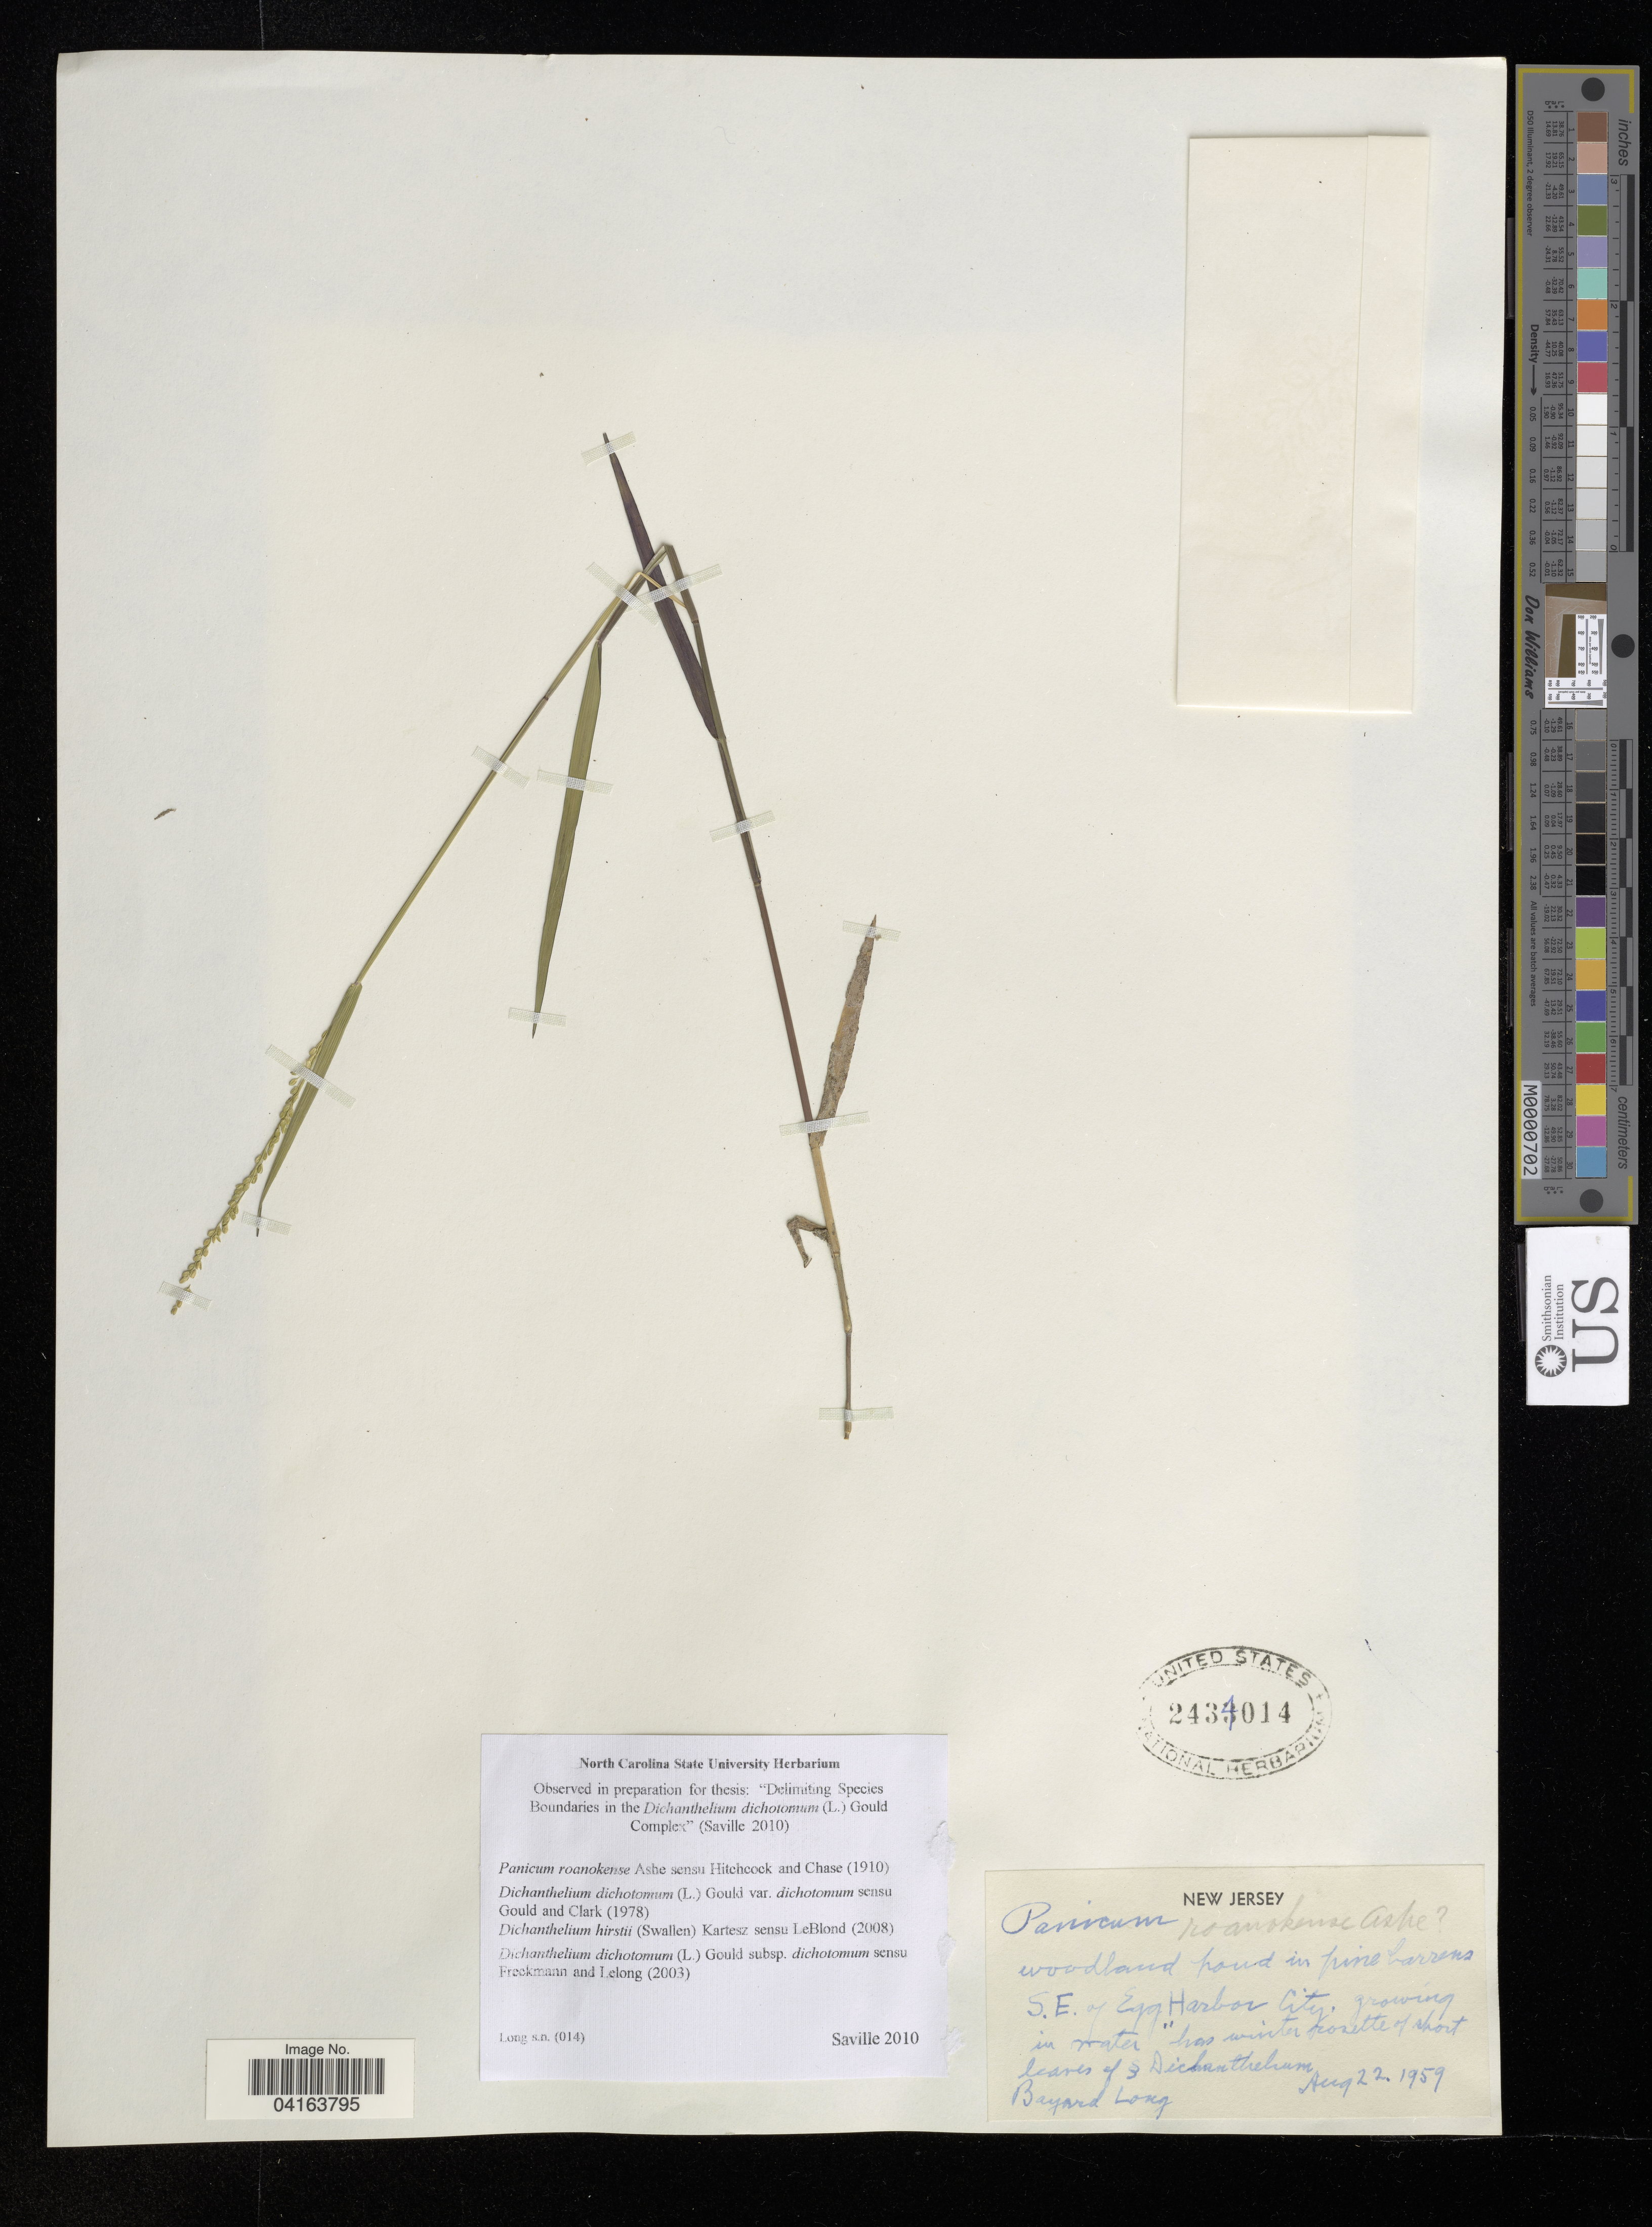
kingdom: Plantae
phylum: Tracheophyta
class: Liliopsida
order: Poales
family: Poaceae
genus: Dichanthelium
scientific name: Dichanthelium dichotomum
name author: (L.) Gould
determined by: Saville, A. C., (NCSC), North Carolina State University (UNITED STATES)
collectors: B. Long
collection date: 1959-08-22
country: United States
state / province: New Jersey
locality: S. E. of Egg Harbor City.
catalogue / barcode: US 2434014